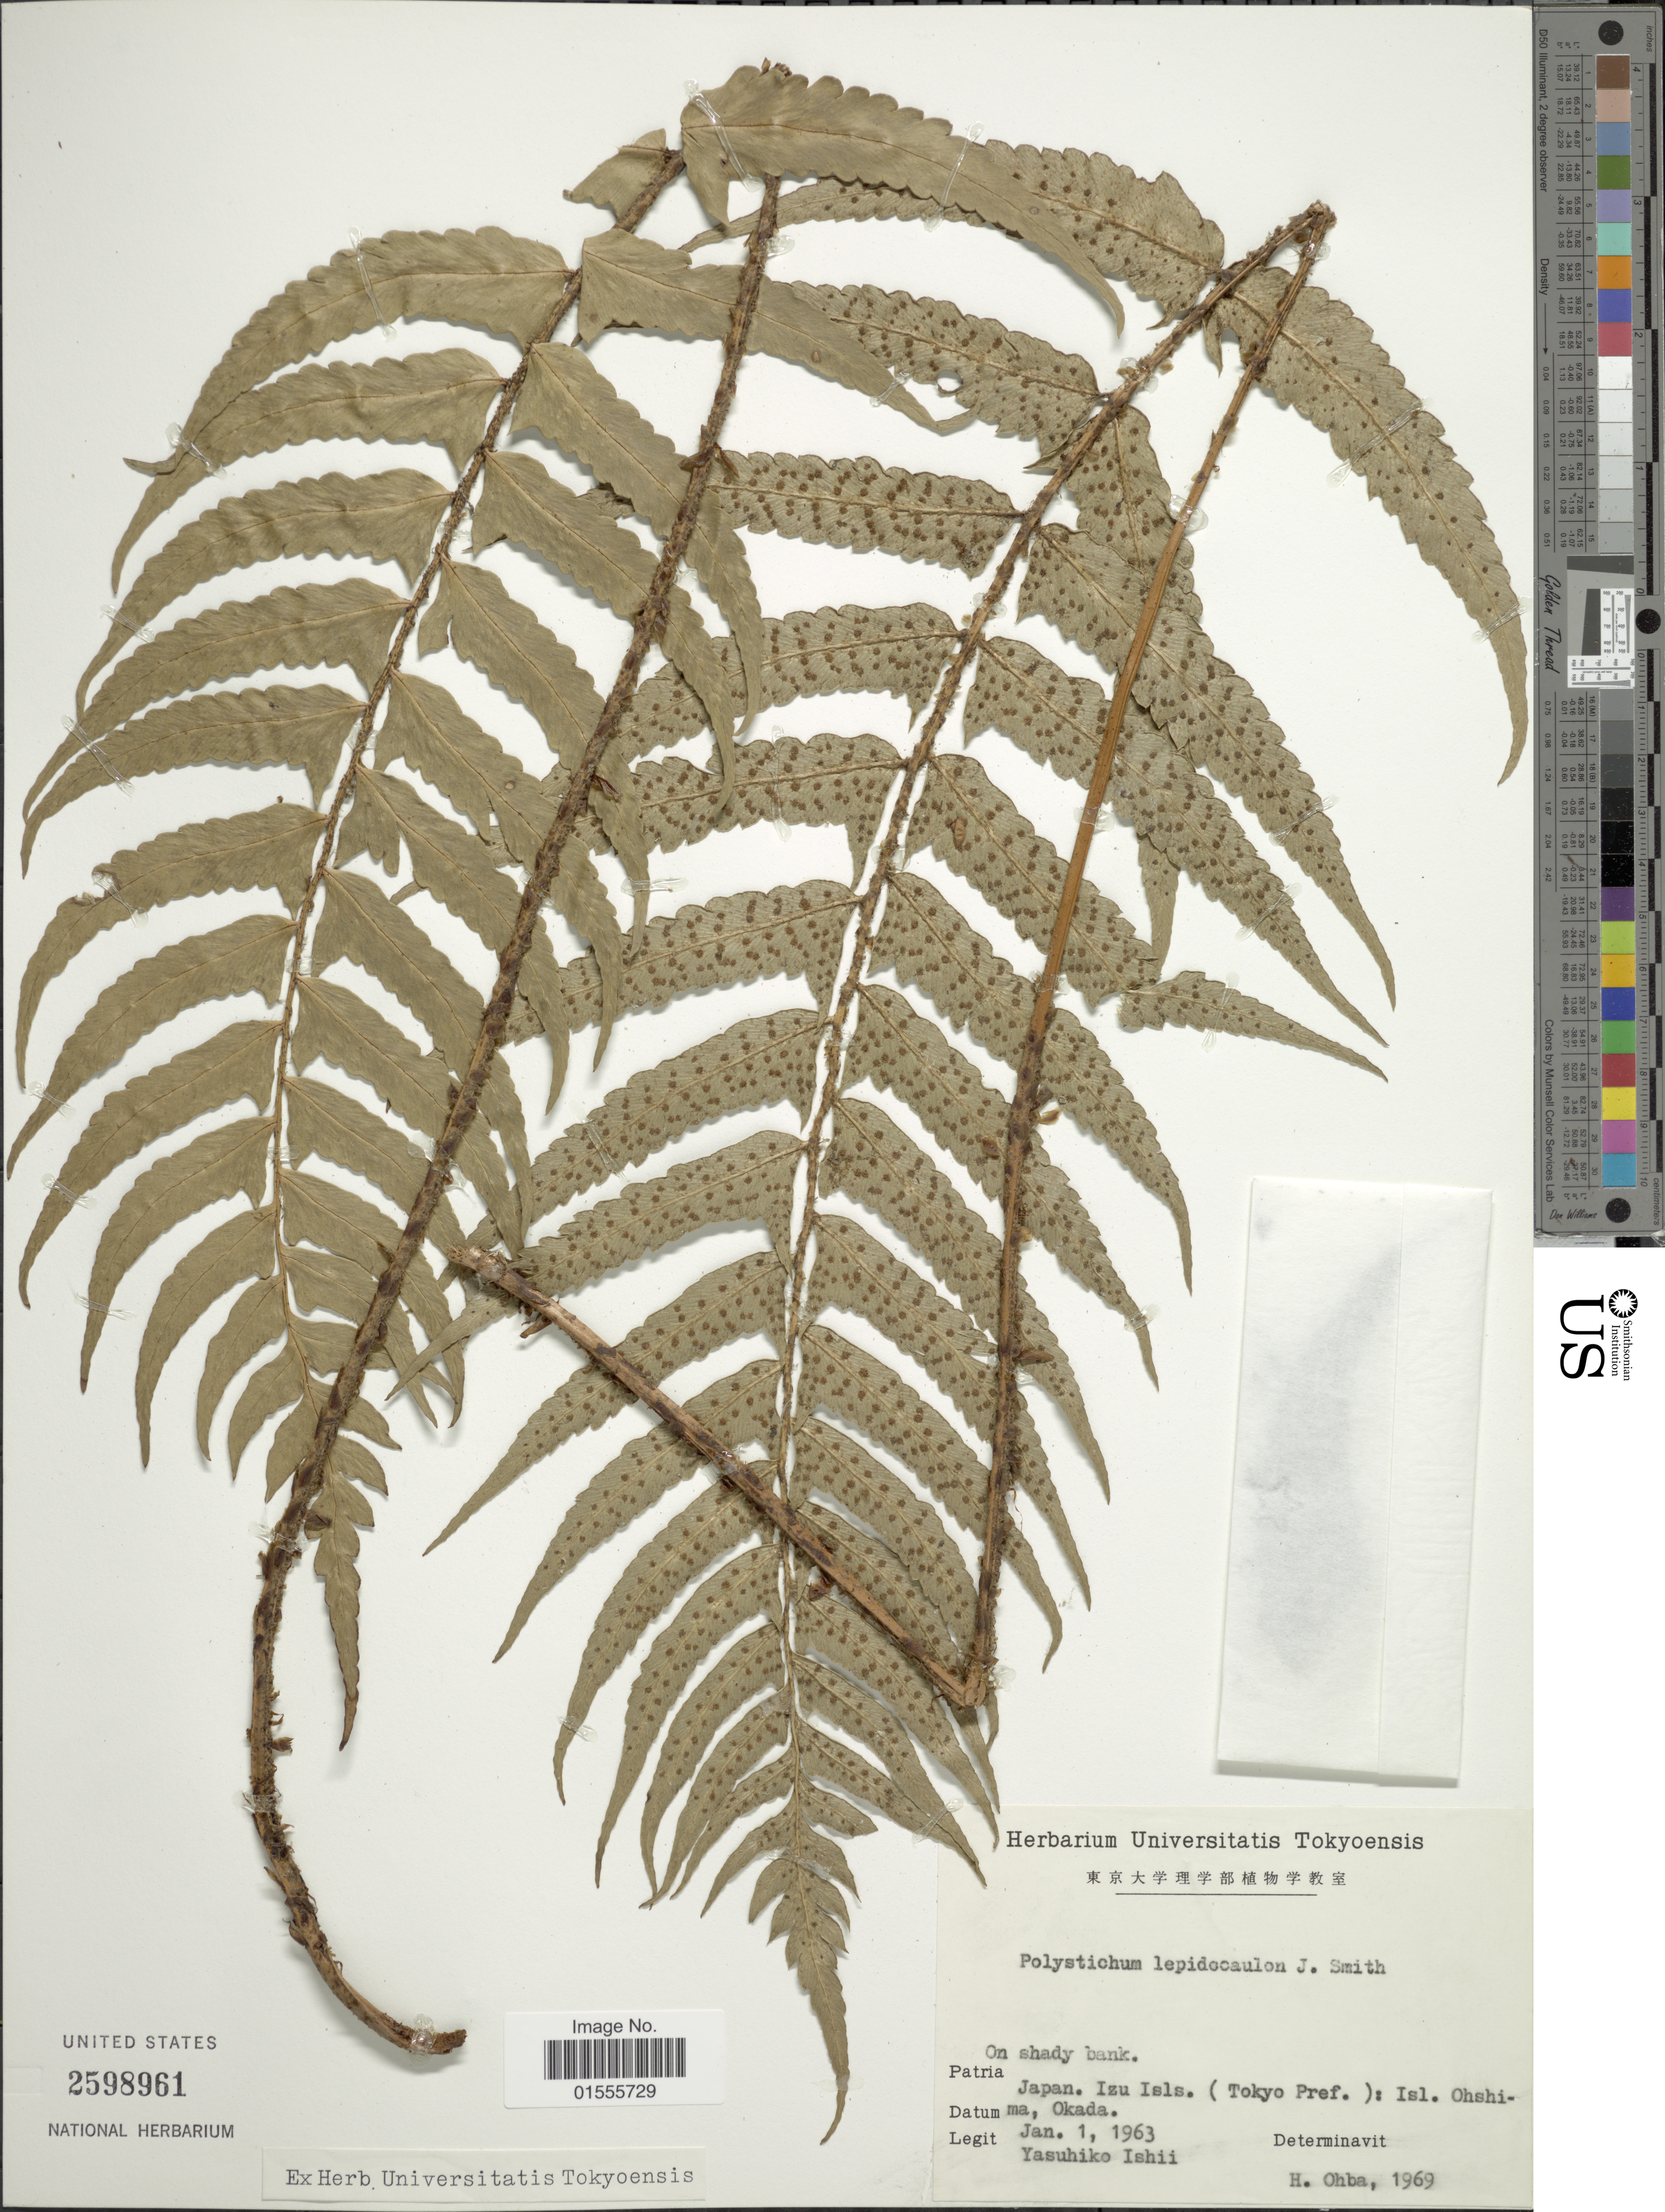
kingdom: Plantae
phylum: Tracheophyta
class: Polypodiopsida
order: Polypodiales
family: Dryopteridaceae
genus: Cyrtomidictyum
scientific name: Cyrtomidictyum lepidocaulon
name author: (Hook.) Ching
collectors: Y. Ishii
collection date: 1963-01-01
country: Japan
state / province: Tokyo, Federal City of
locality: Izu Isls (Tokyo Pref.):Isl. Ohshima, Okada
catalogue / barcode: US 2598961